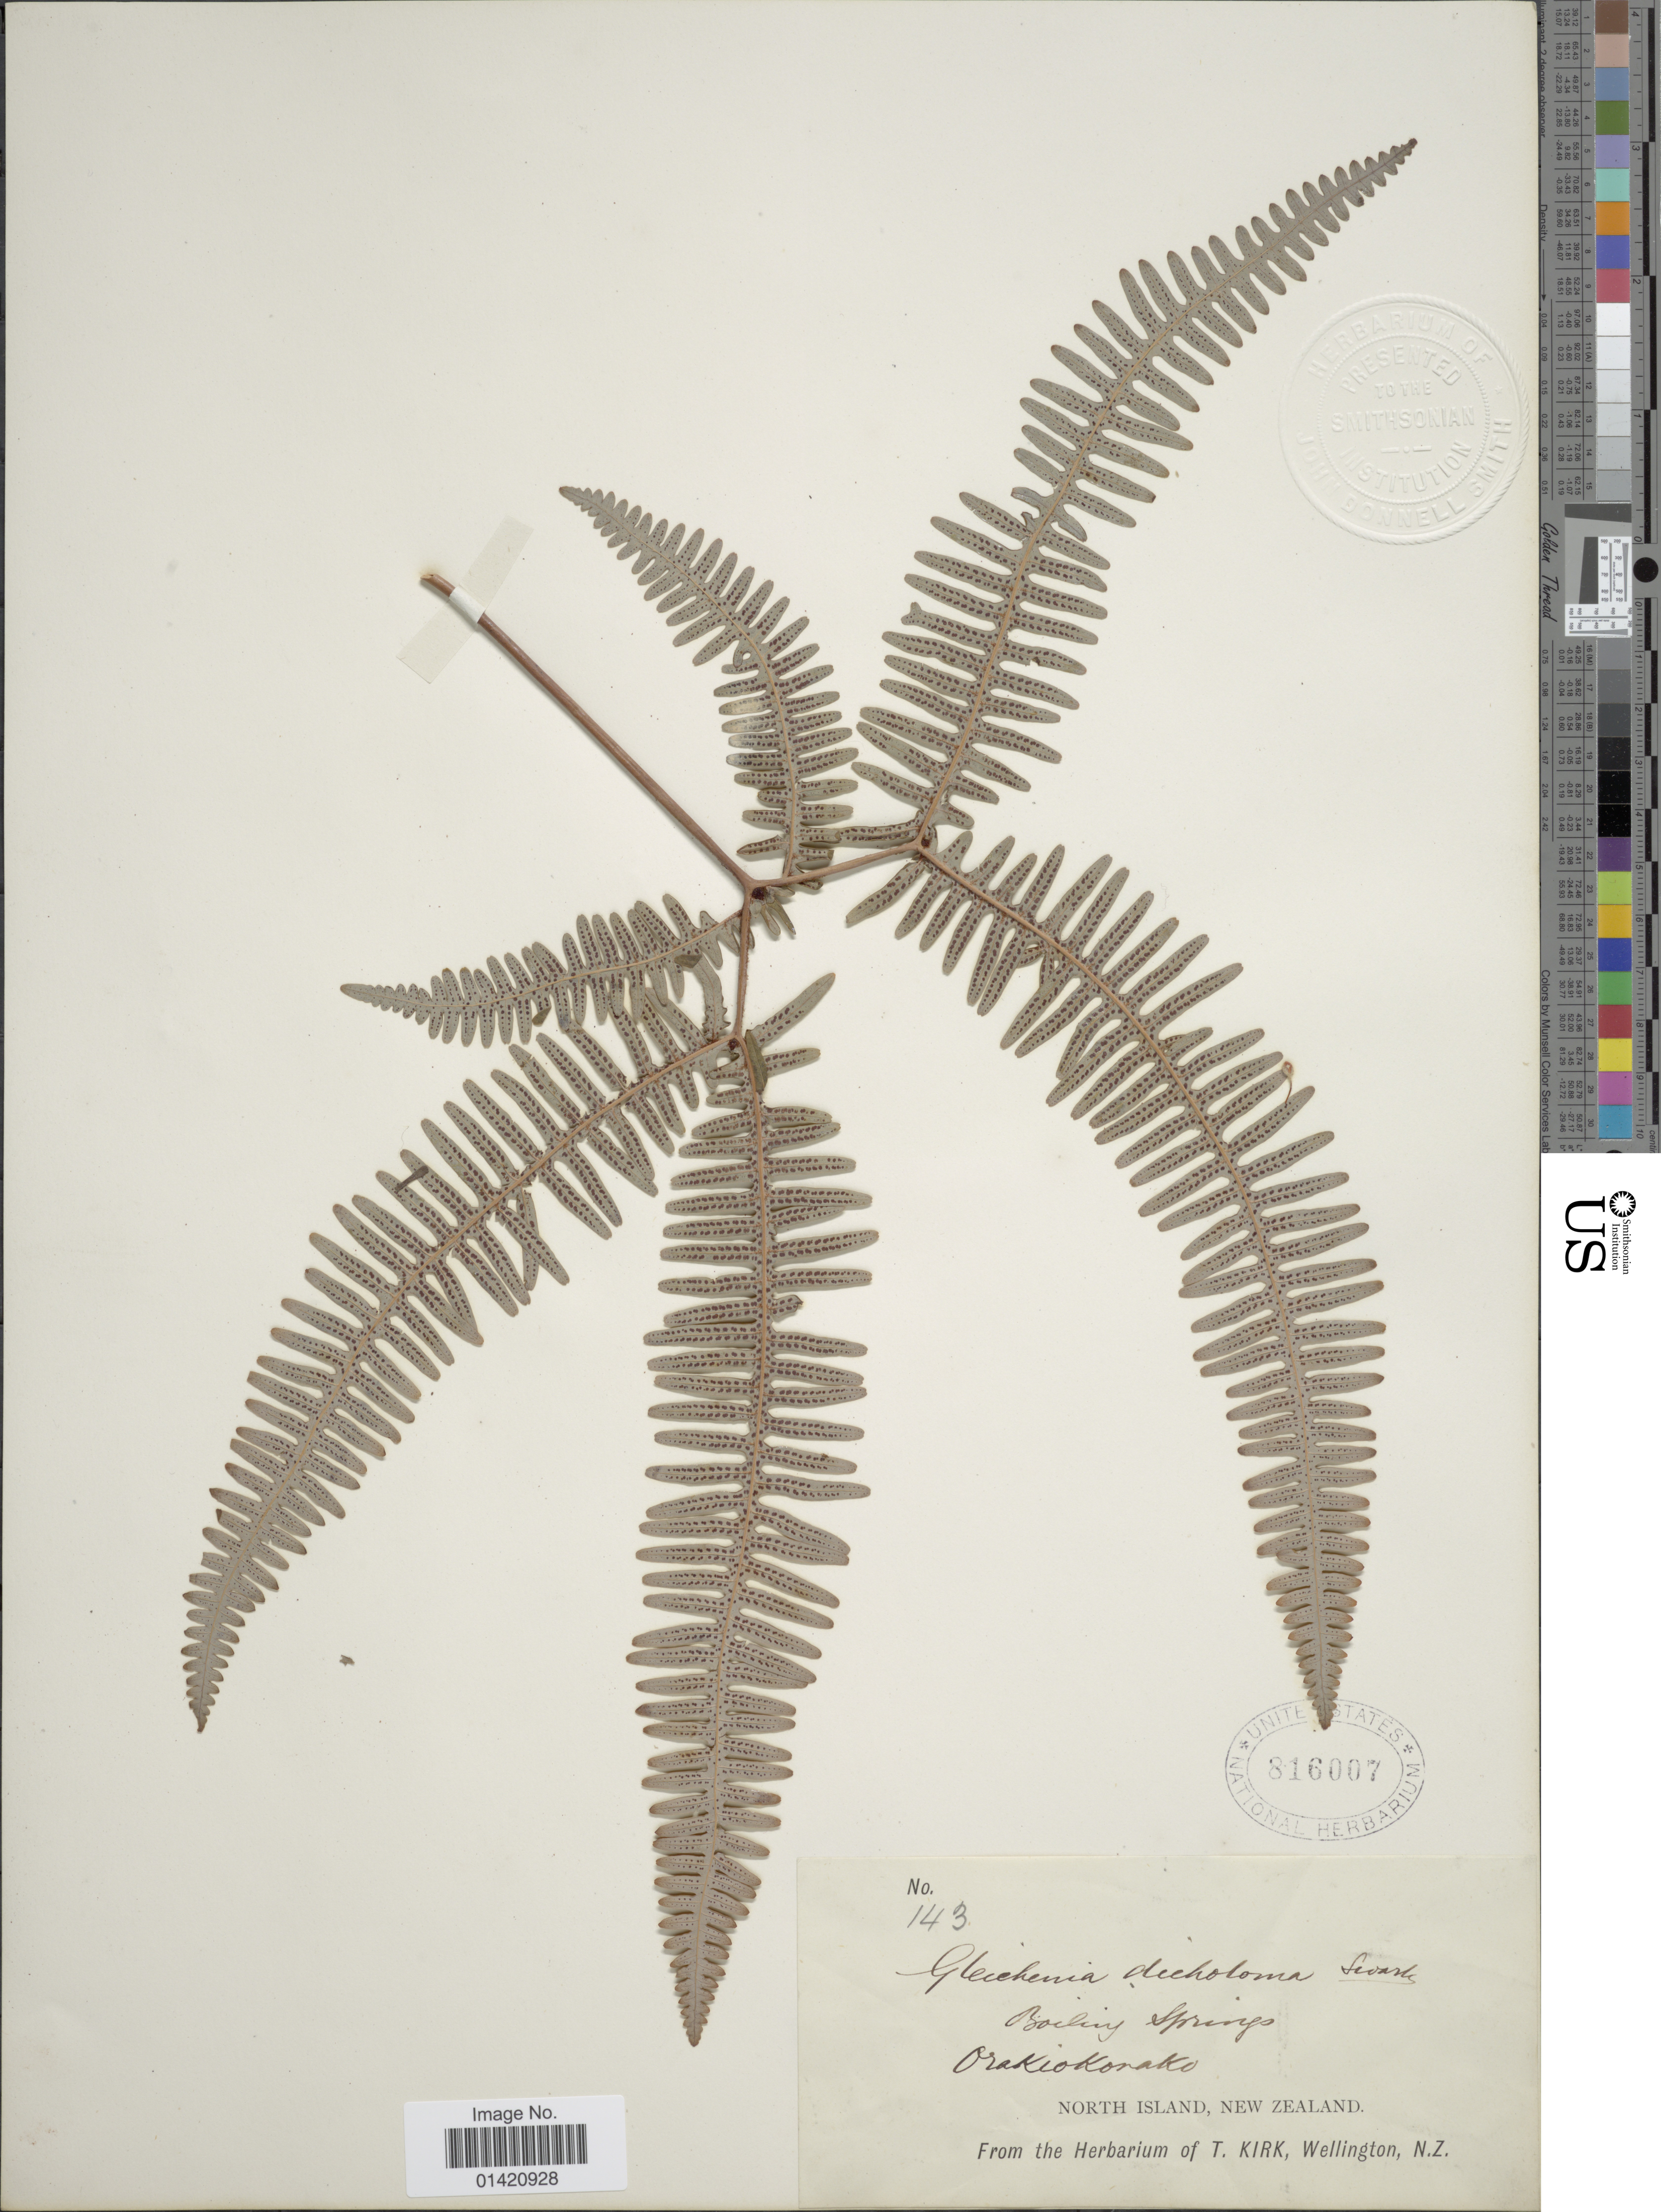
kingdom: Plantae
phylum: Tracheophyta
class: Polypodiopsida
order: Gleicheniales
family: Gleicheniaceae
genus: Dicranopteris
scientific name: Dicranopteris linearis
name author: (Burm. f.) Underw.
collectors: T. Kirk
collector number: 143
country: New Zealand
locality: Orakiokorako, North Island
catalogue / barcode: US 816007